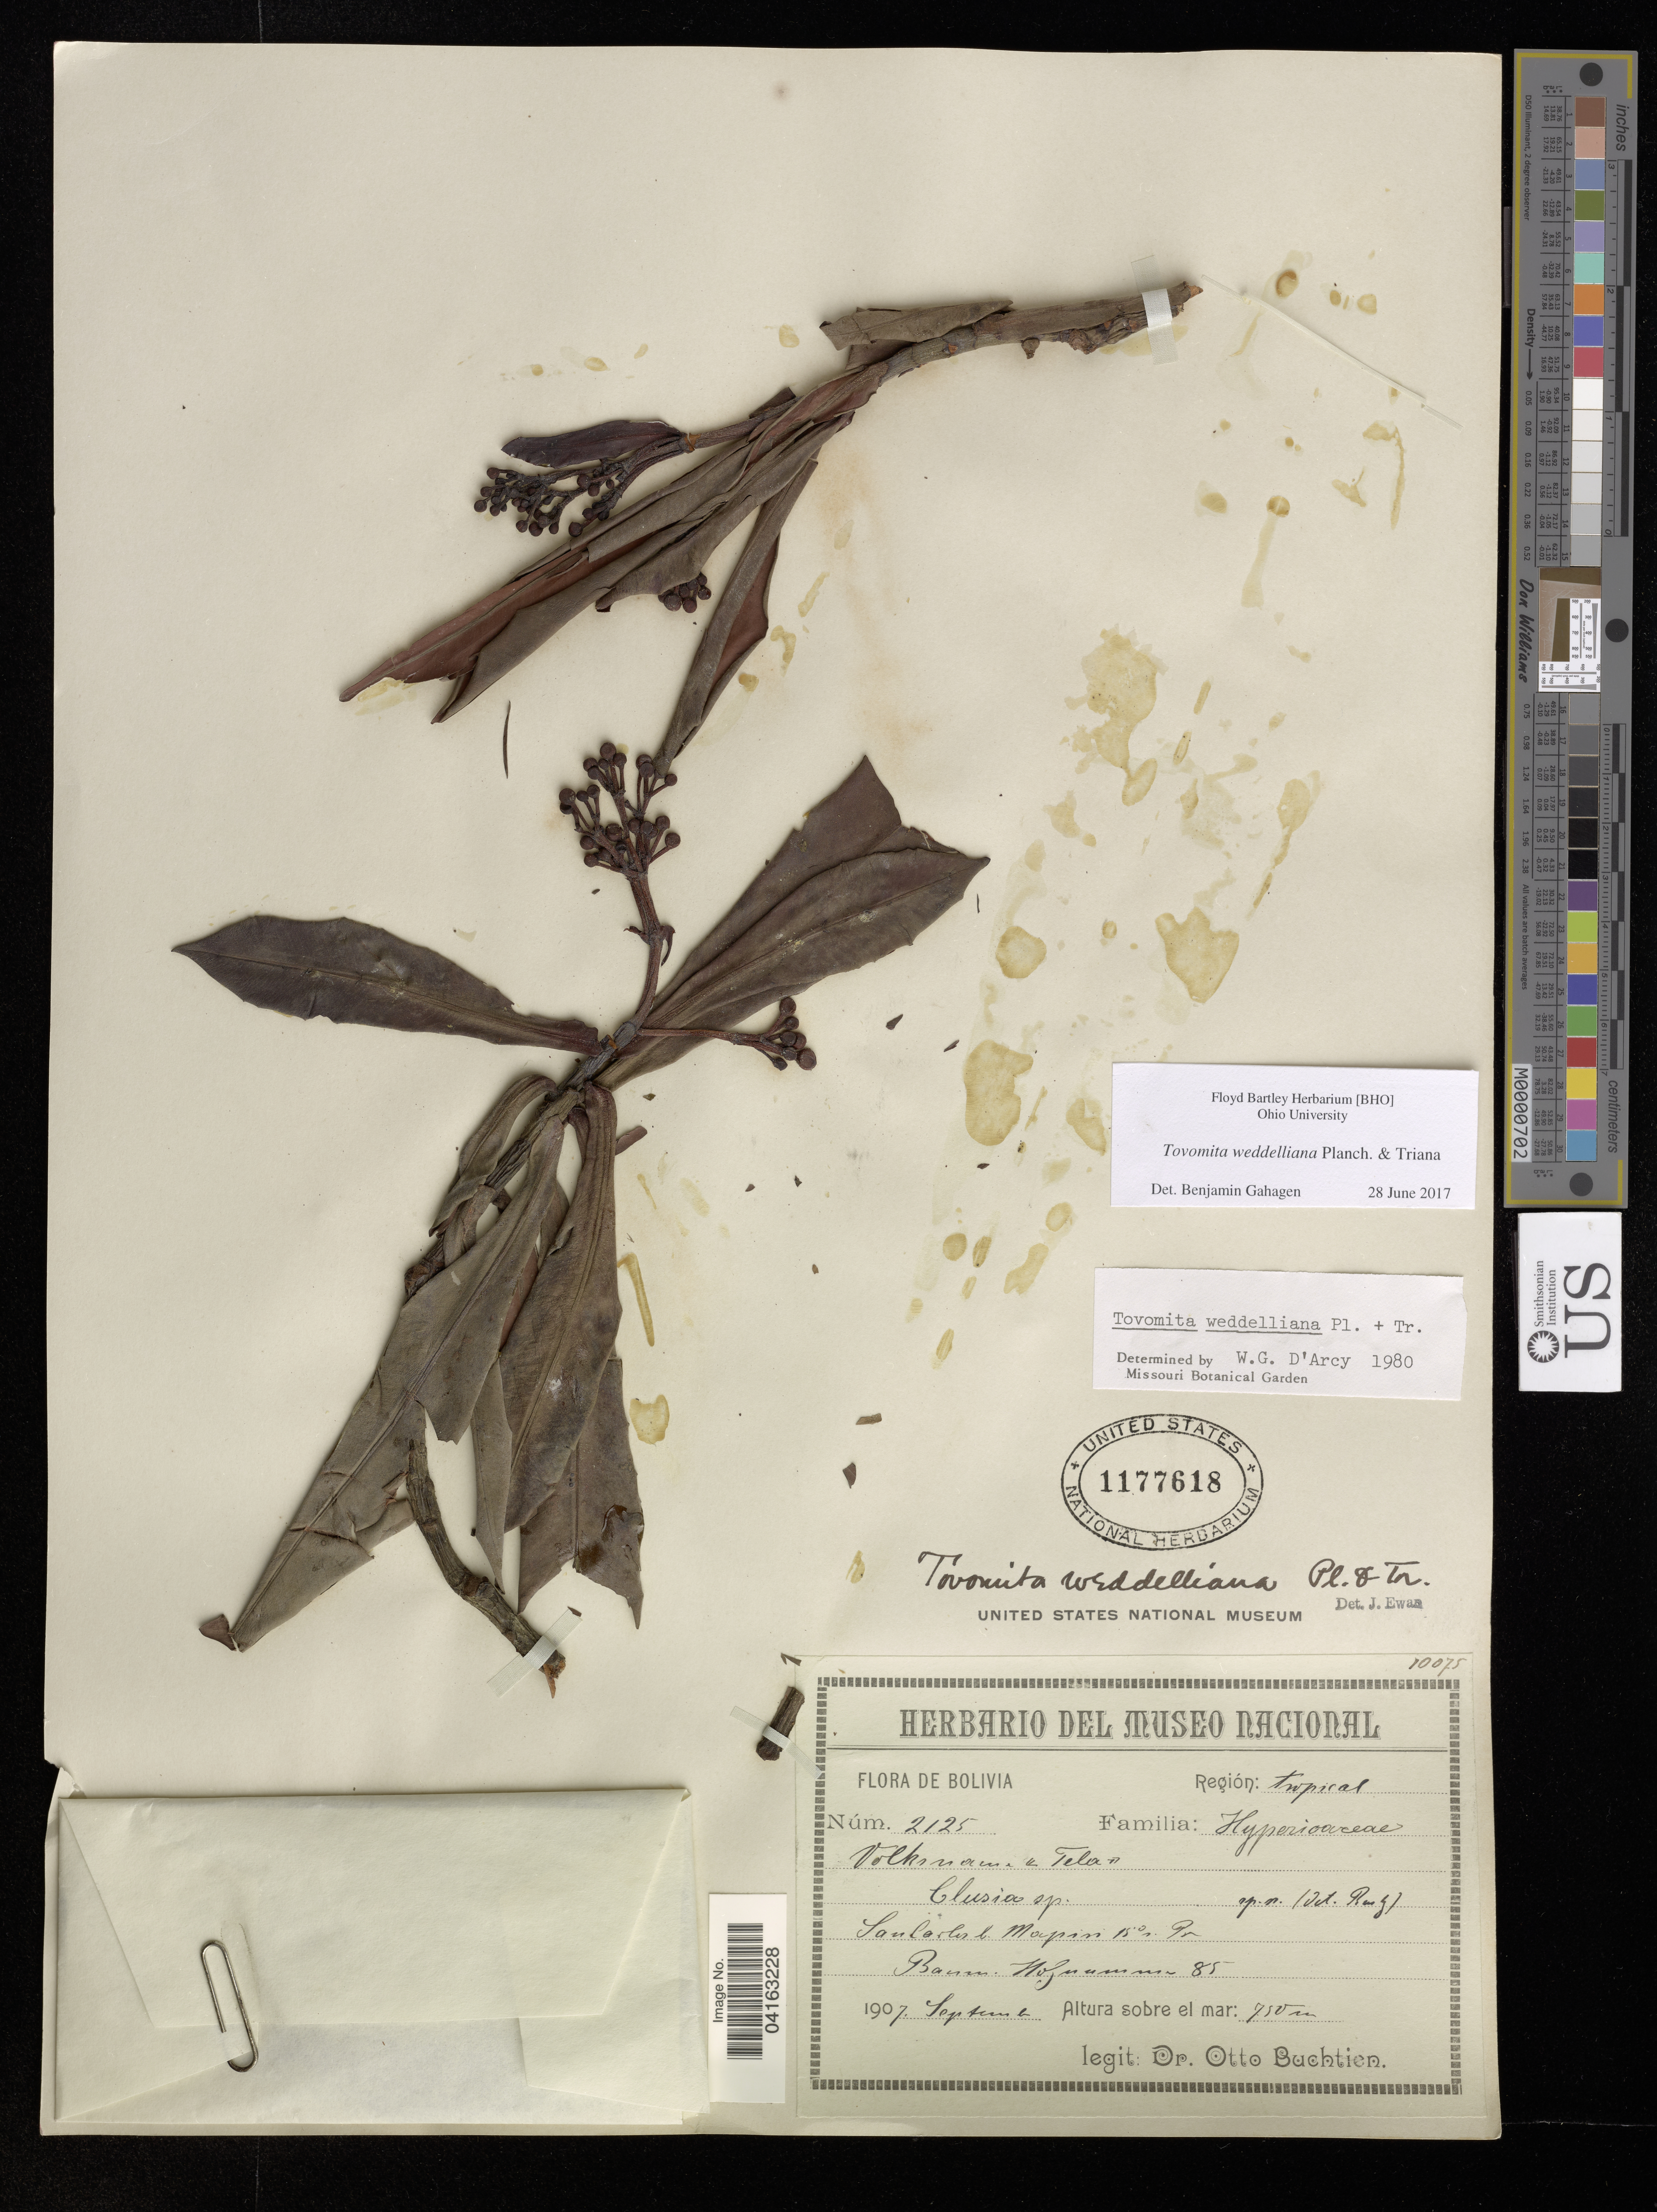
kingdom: Plantae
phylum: Tracheophyta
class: Magnoliopsida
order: Malpighiales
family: Clusiaceae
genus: Tovomita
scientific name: Tovomita weddelliana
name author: Planch. & Triana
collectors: O. Buchtien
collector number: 2125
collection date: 1907-09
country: Bolivia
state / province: La Paz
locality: San Carlos b. Mapiri.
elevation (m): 750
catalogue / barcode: US 1177618